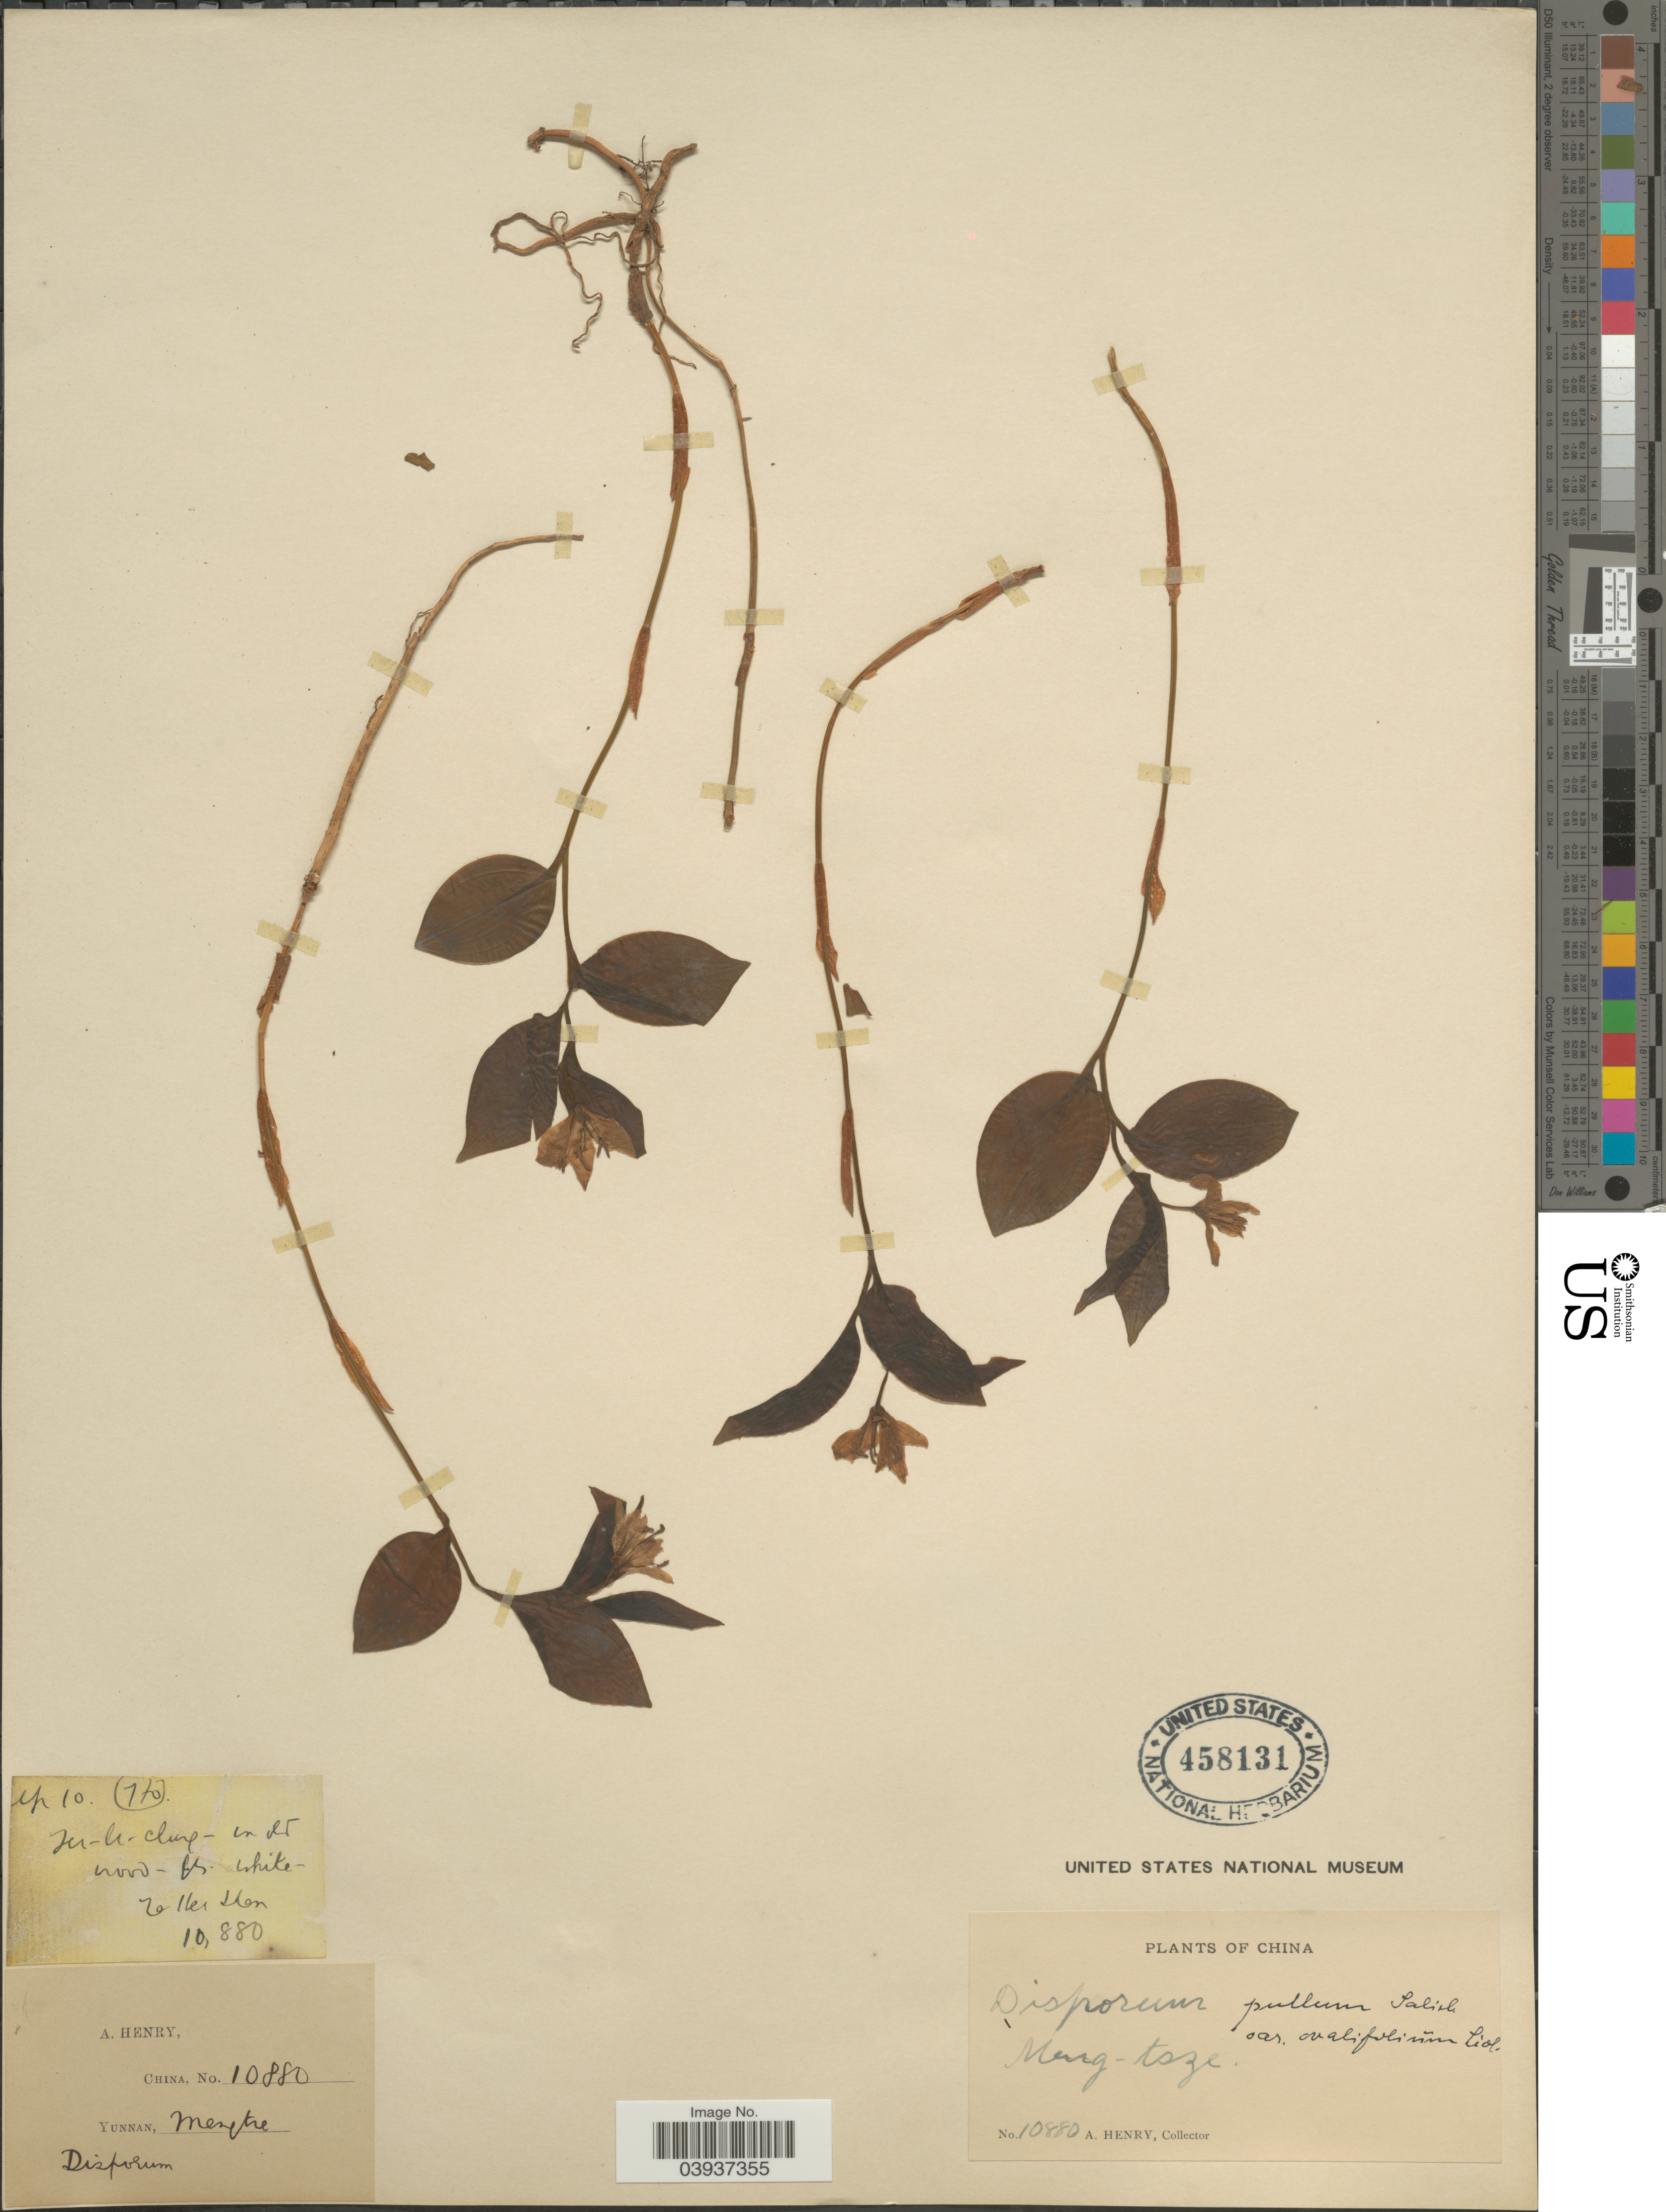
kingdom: Plantae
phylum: Tracheophyta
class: Liliopsida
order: Liliales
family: Colchicaceae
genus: Disporum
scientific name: Disporum pullum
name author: Salisb.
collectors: A. Henry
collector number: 10880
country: China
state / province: Yunnan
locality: Meng-tsze.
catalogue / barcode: US 458131